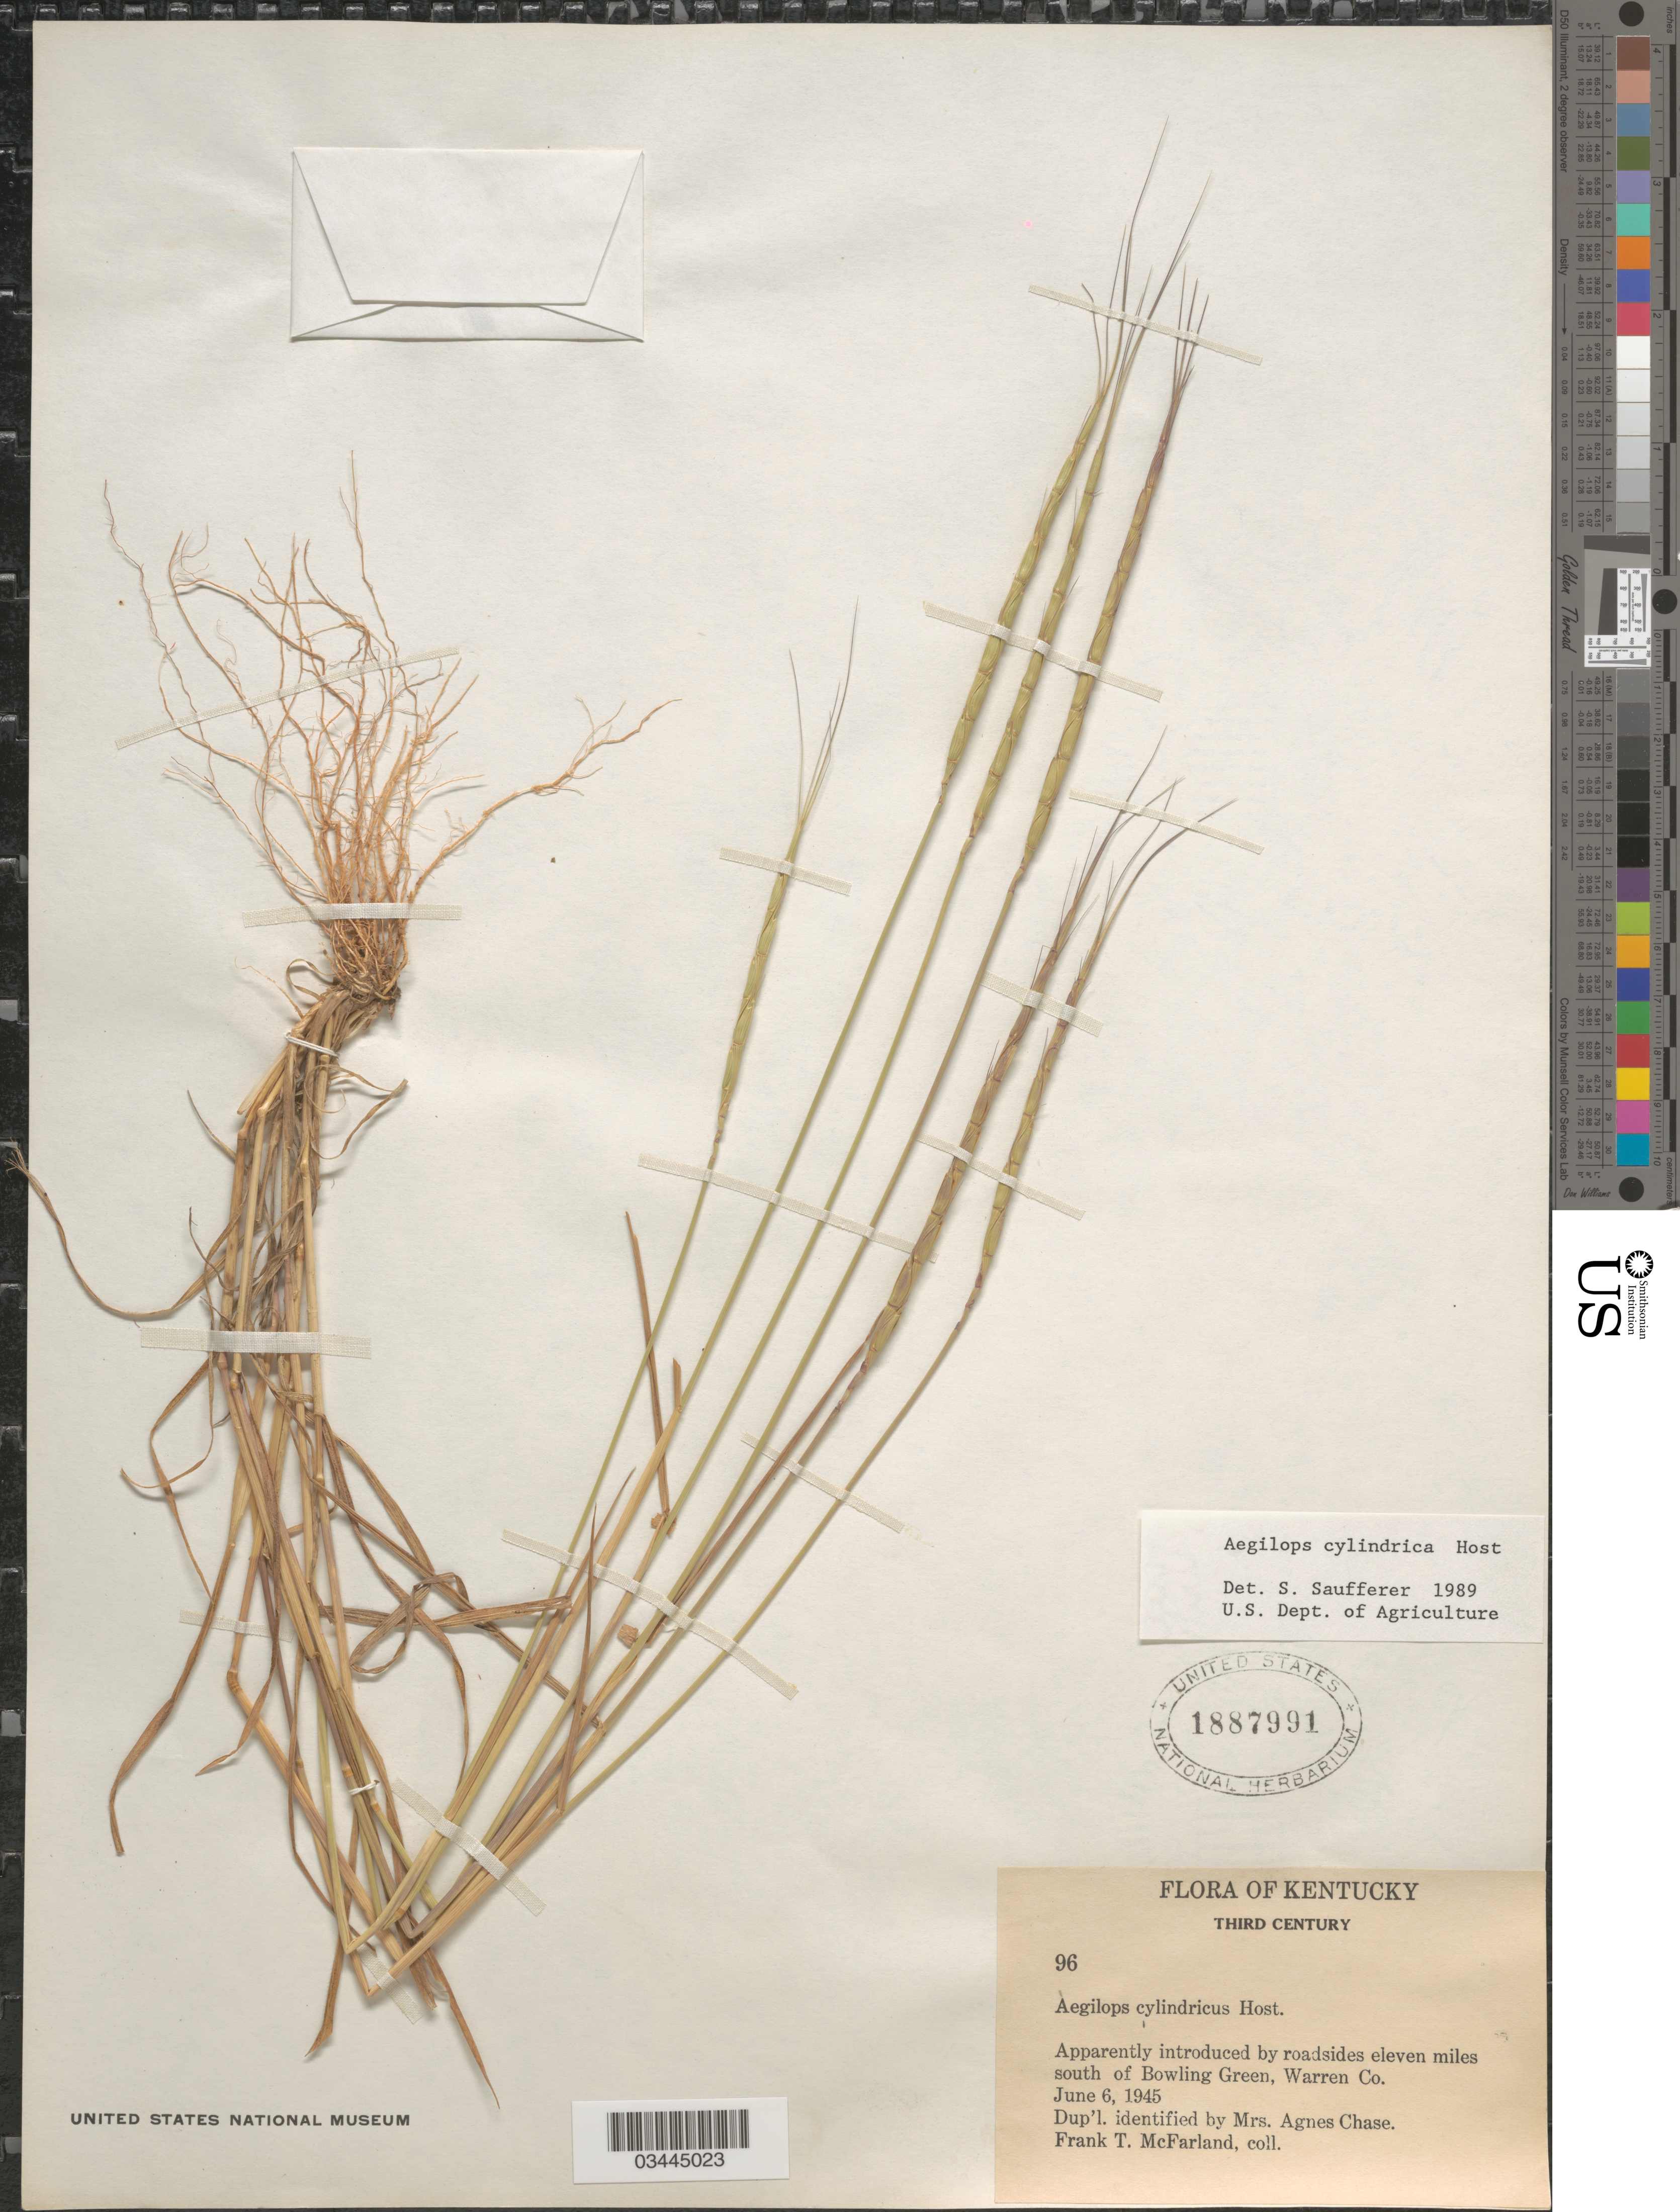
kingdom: Plantae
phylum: Tracheophyta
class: Liliopsida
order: Poales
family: Poaceae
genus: Aegilops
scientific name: Aegilops cylindrica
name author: Host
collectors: F. McFarland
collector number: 96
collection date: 1945-06-06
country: United States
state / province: Kentucky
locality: Third Century. Apparently introduced by roadsides eleven miles south of Bowling Green, Warren Co.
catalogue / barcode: US 1887991